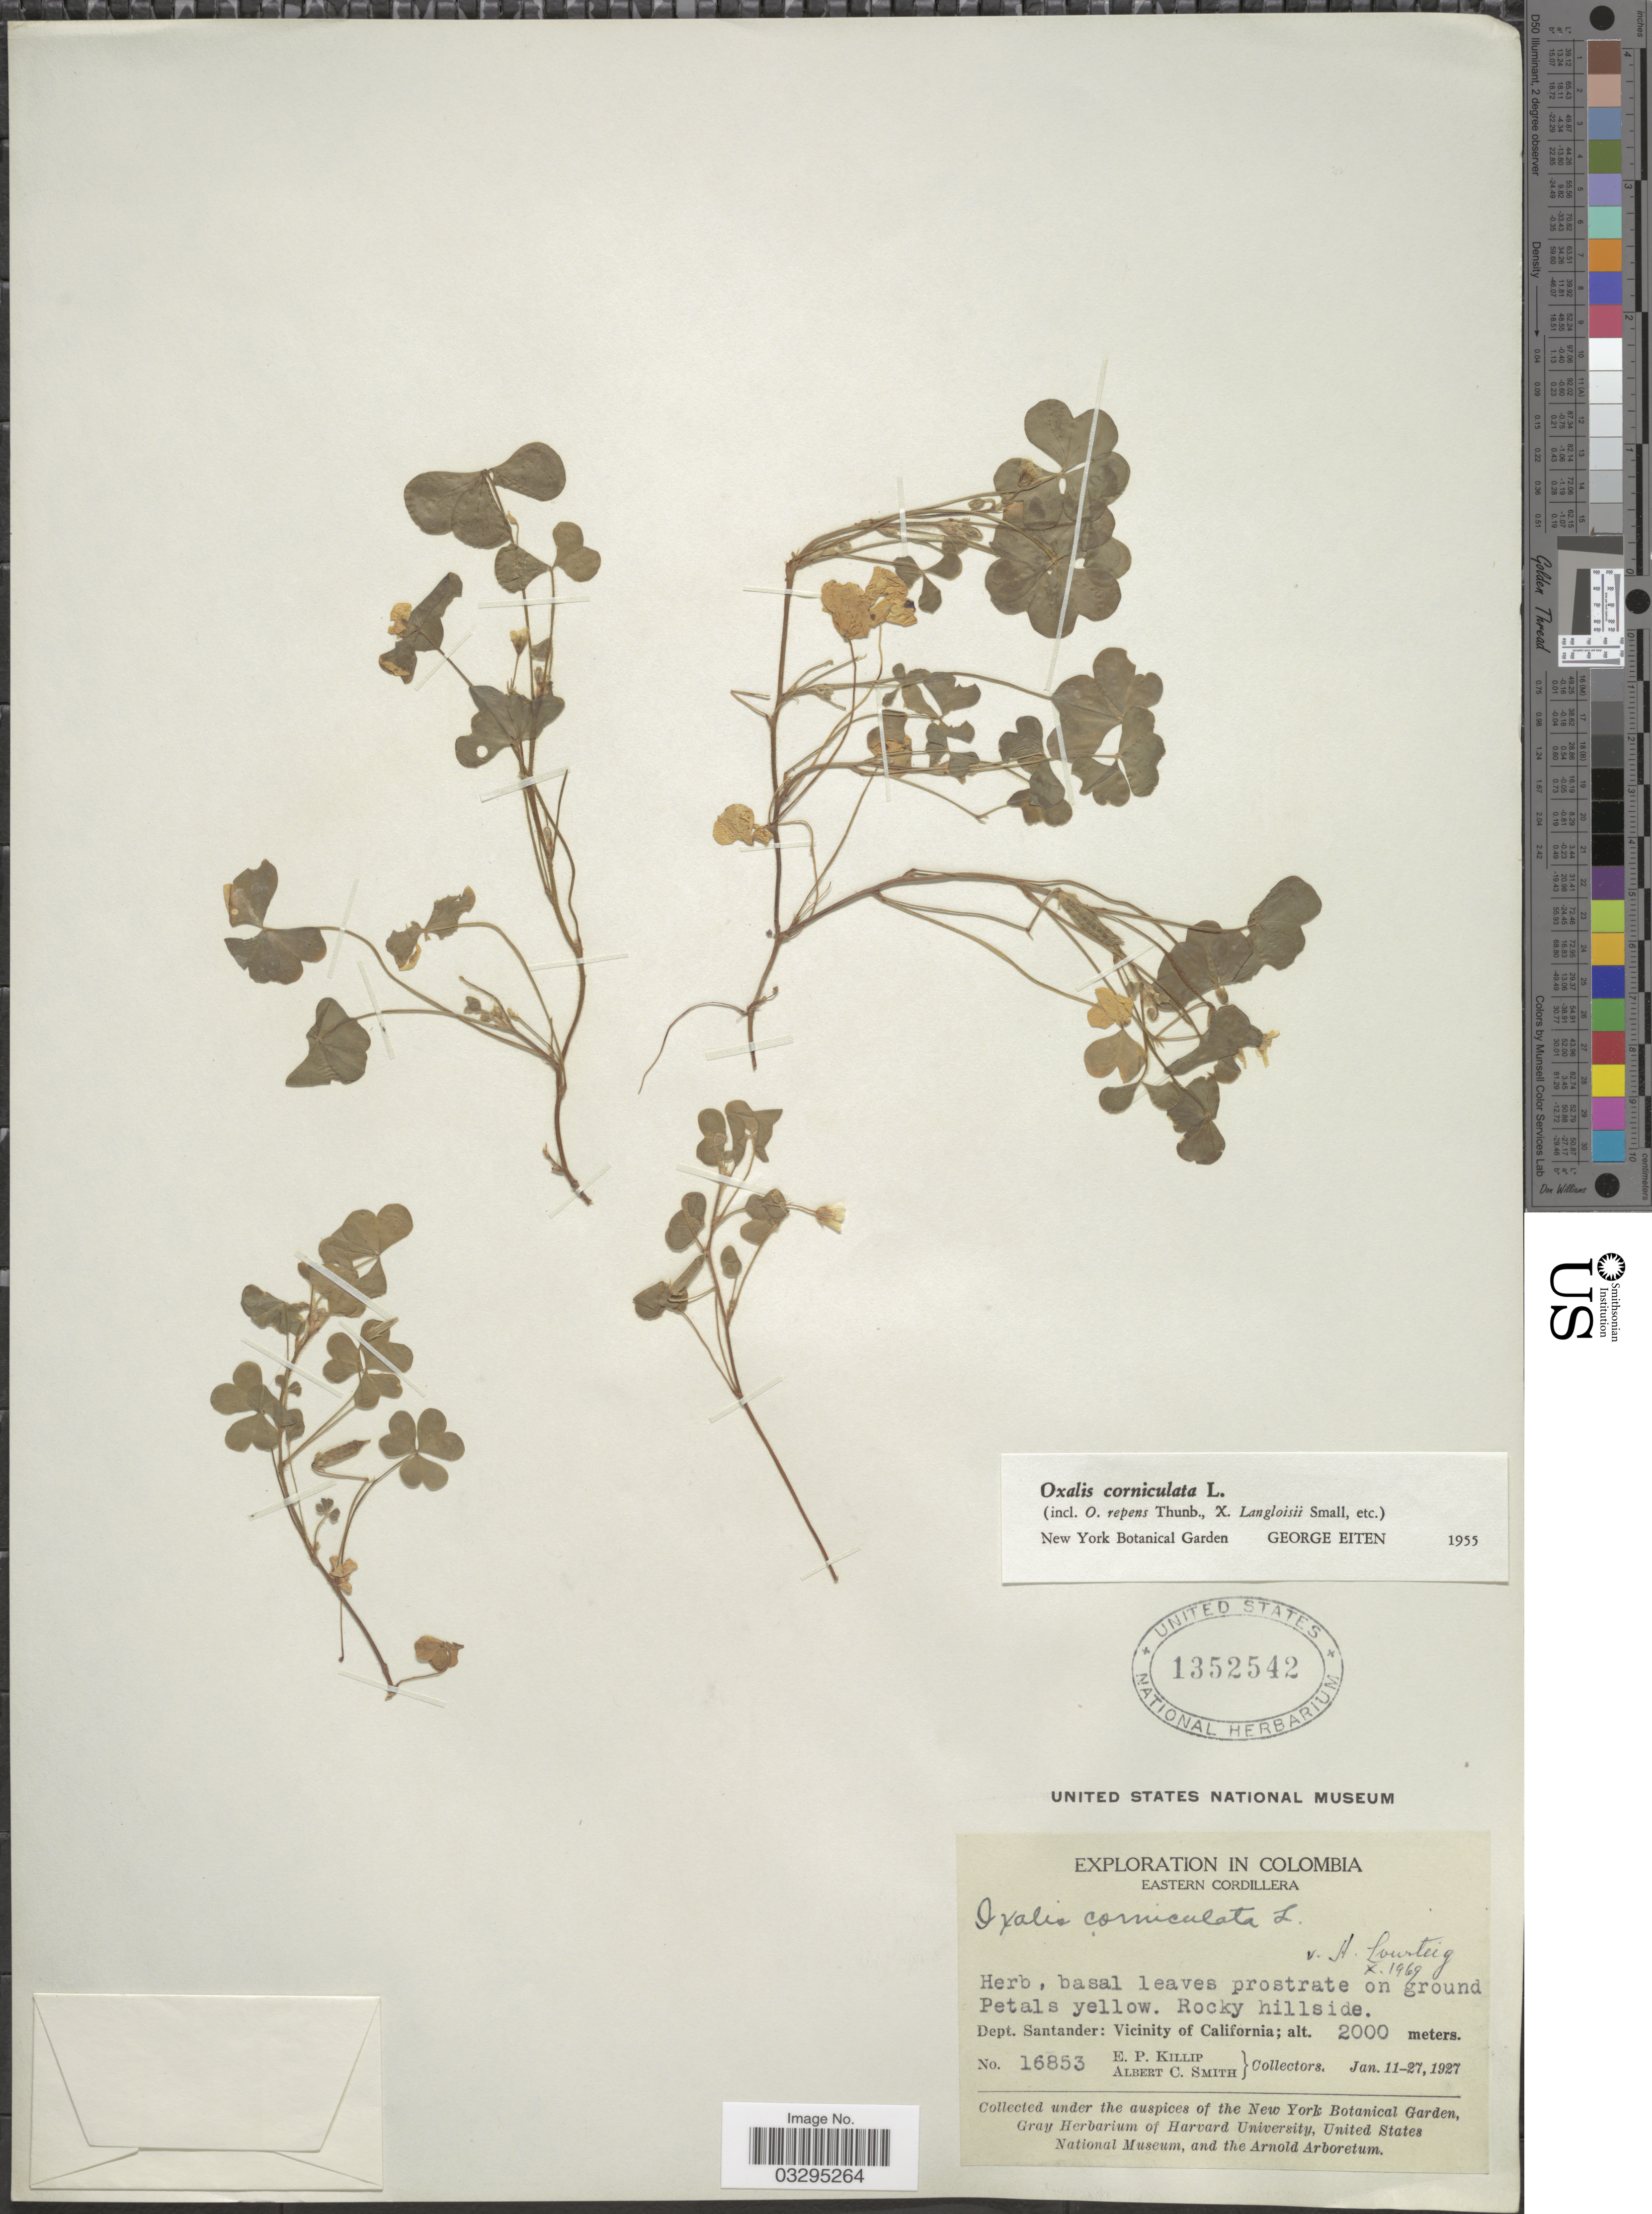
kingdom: Plantae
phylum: Tracheophyta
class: Magnoliopsida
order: Oxalidales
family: Oxalidaceae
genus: Oxalis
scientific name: Oxalis corniculata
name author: L.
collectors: E. P. Killip & A. C. Smith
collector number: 16853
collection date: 1927-01-11/1927-01-27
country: Colombia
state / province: Santander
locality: Eastern Cordillera. Dept. Santander: Vicinity of California.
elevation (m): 2000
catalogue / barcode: US 1352542